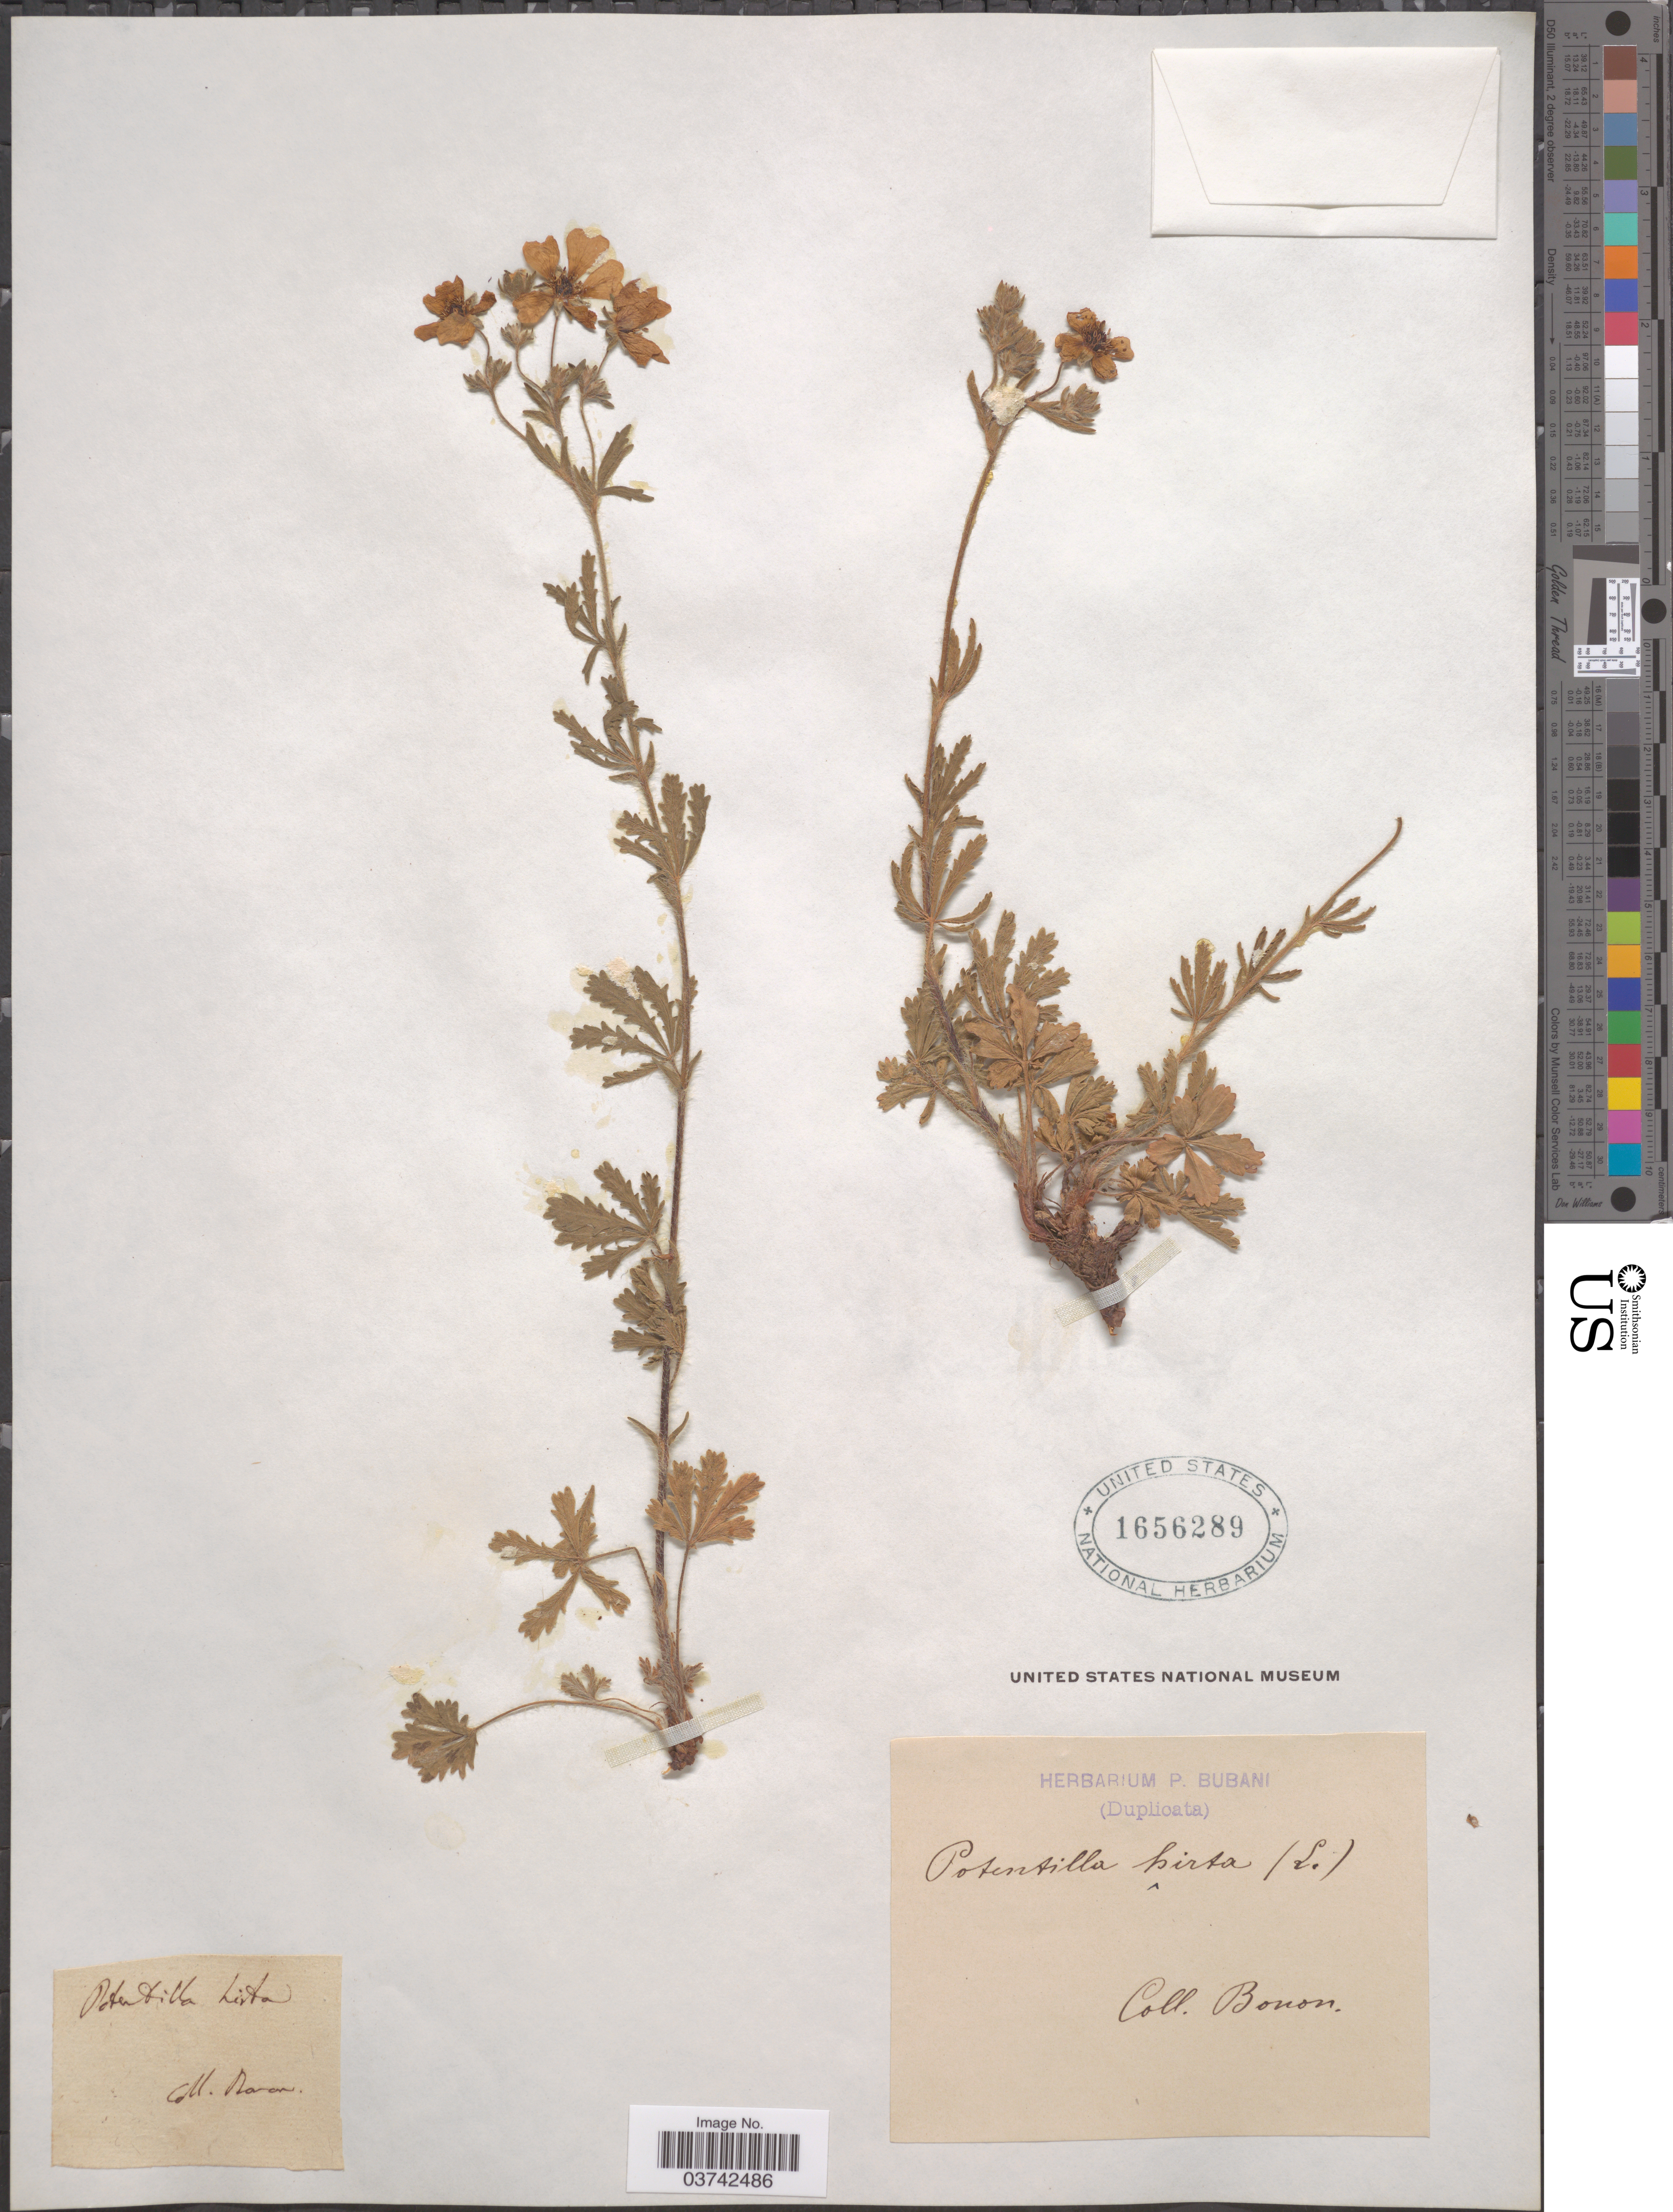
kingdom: Plantae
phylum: Tracheophyta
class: Magnoliopsida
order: Rosales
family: Rosaceae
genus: Potentilla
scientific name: Potentilla hirta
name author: L.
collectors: Bonon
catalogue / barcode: US 1656289